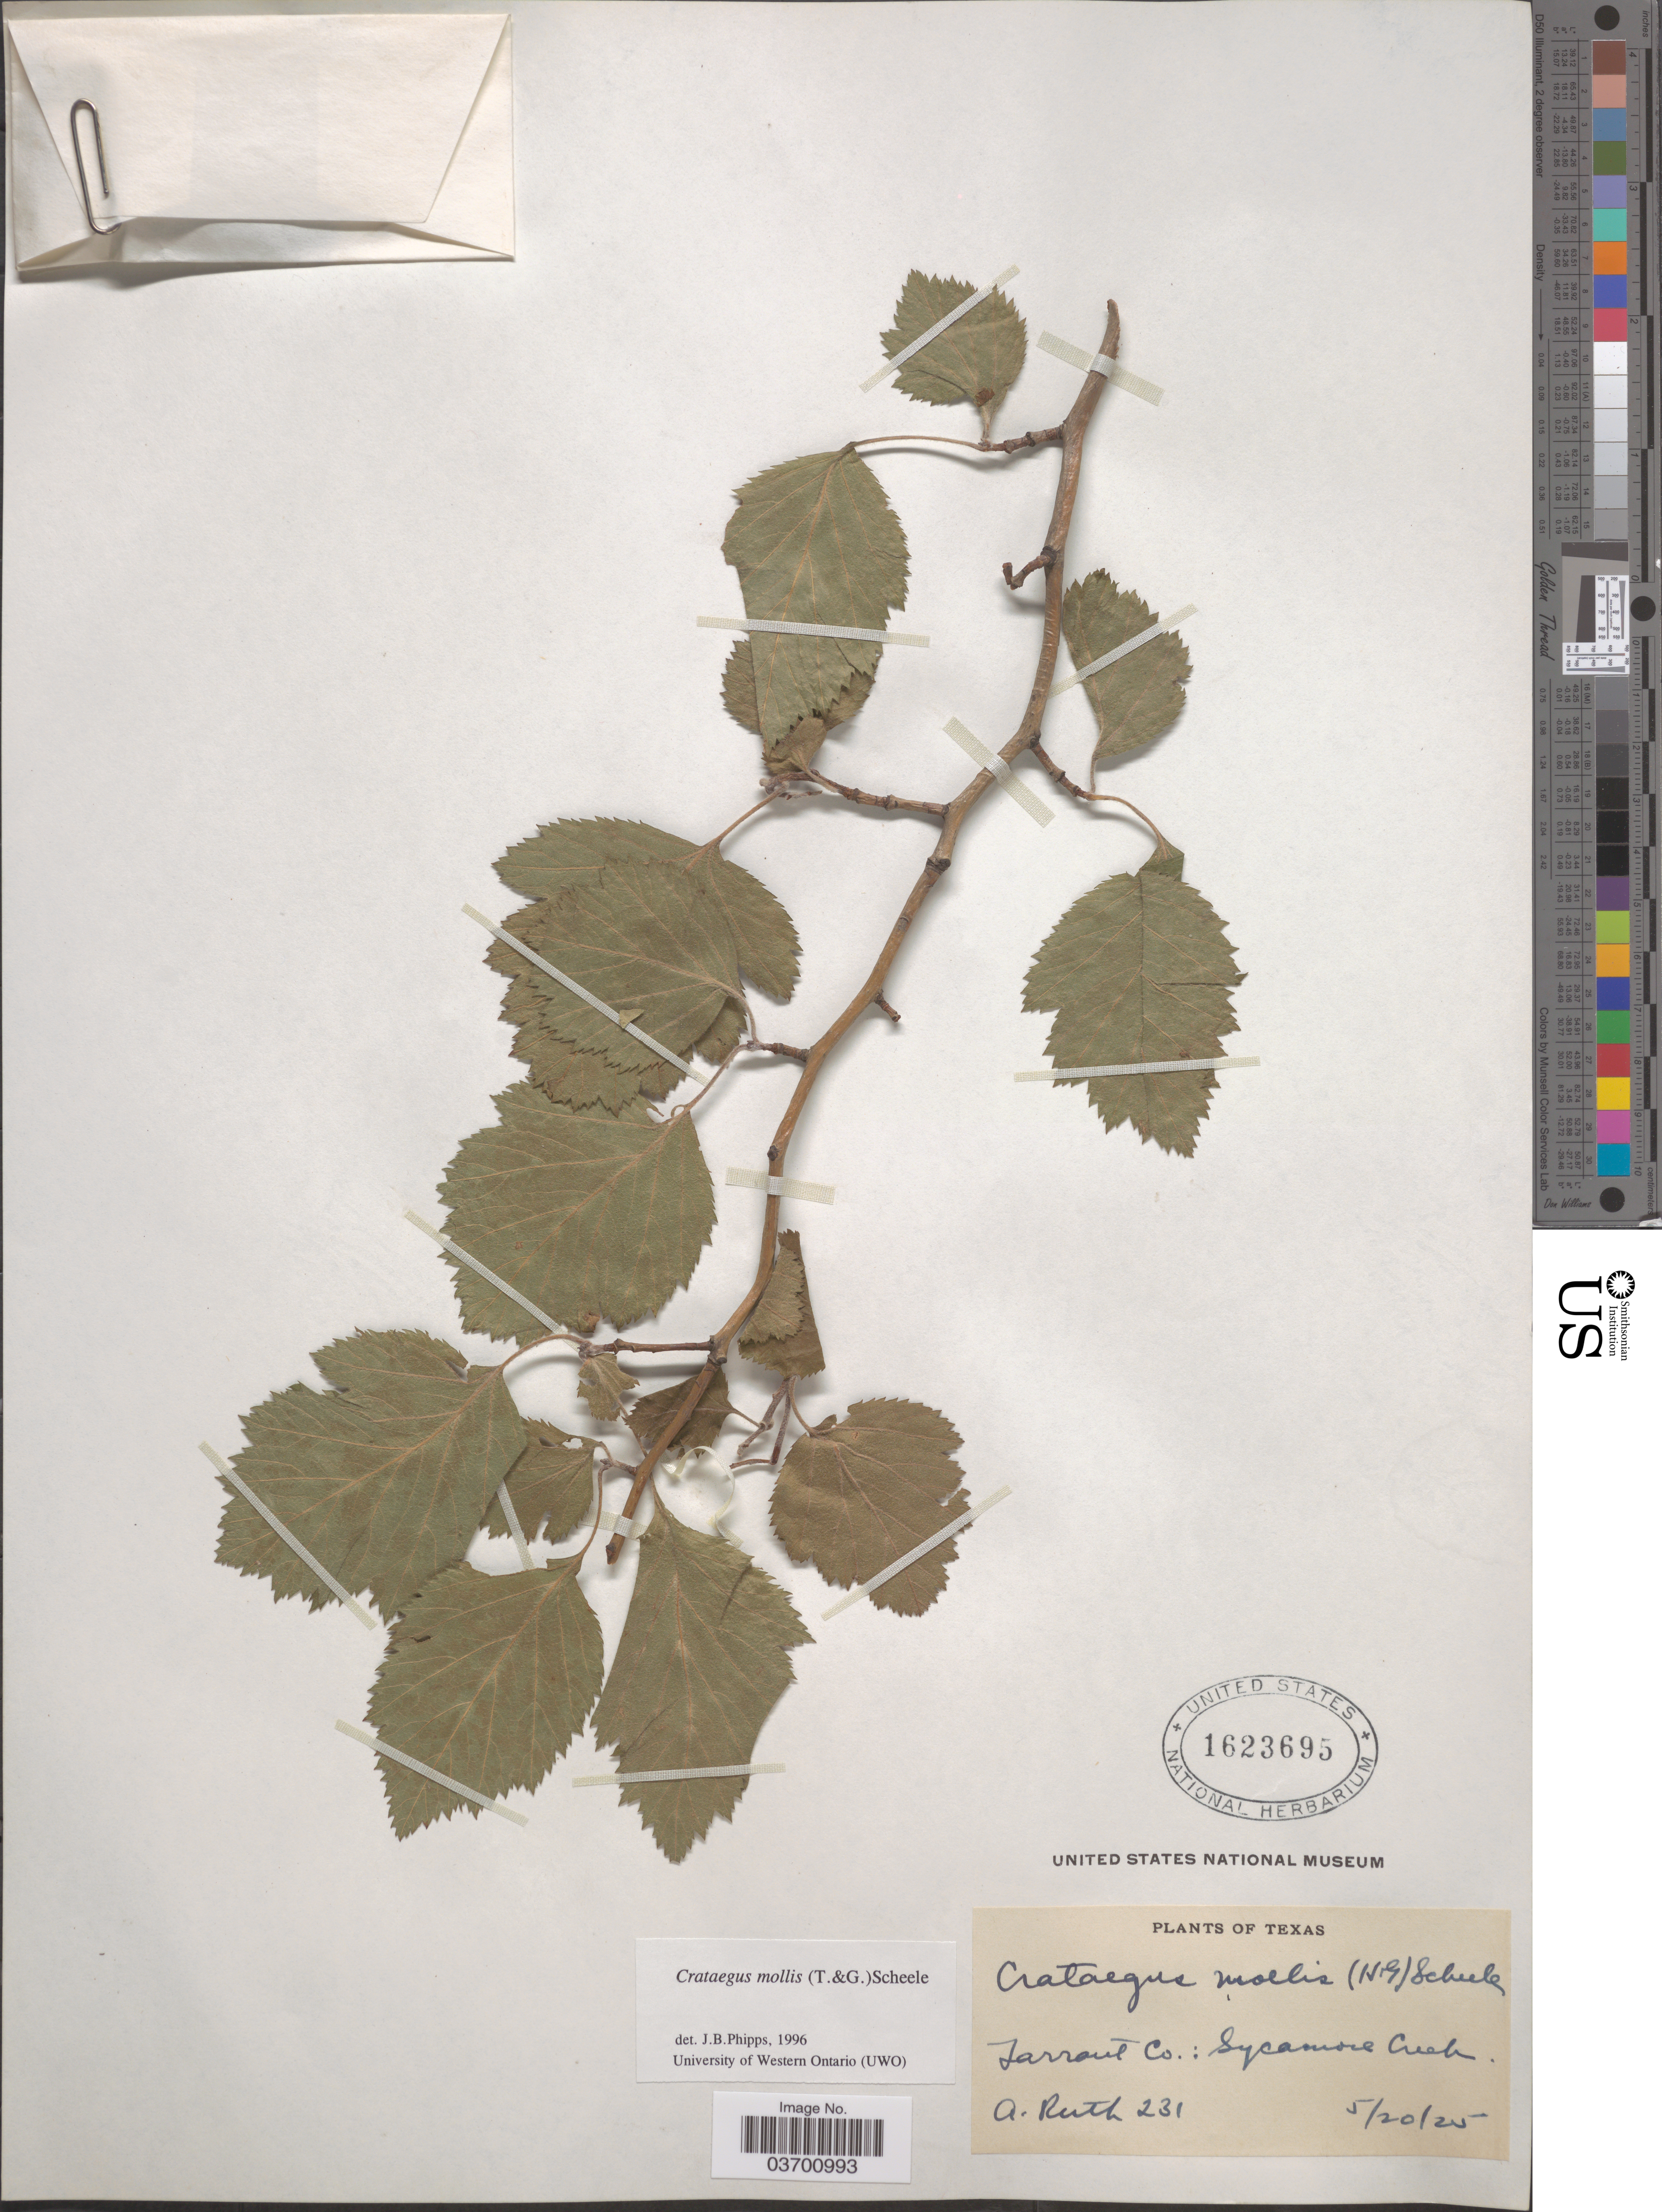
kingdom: Plantae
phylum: Tracheophyta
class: Magnoliopsida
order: Rosales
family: Rosaceae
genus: Crataegus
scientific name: Crataegus mollis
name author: (Torr. & A. Gray) Scheele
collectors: A. Ruth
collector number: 231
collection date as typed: Transcribed d/m/y: 20/5/25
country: United States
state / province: Texas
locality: Tarrant Co.: Sycamore Creek.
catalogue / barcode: US 1623695